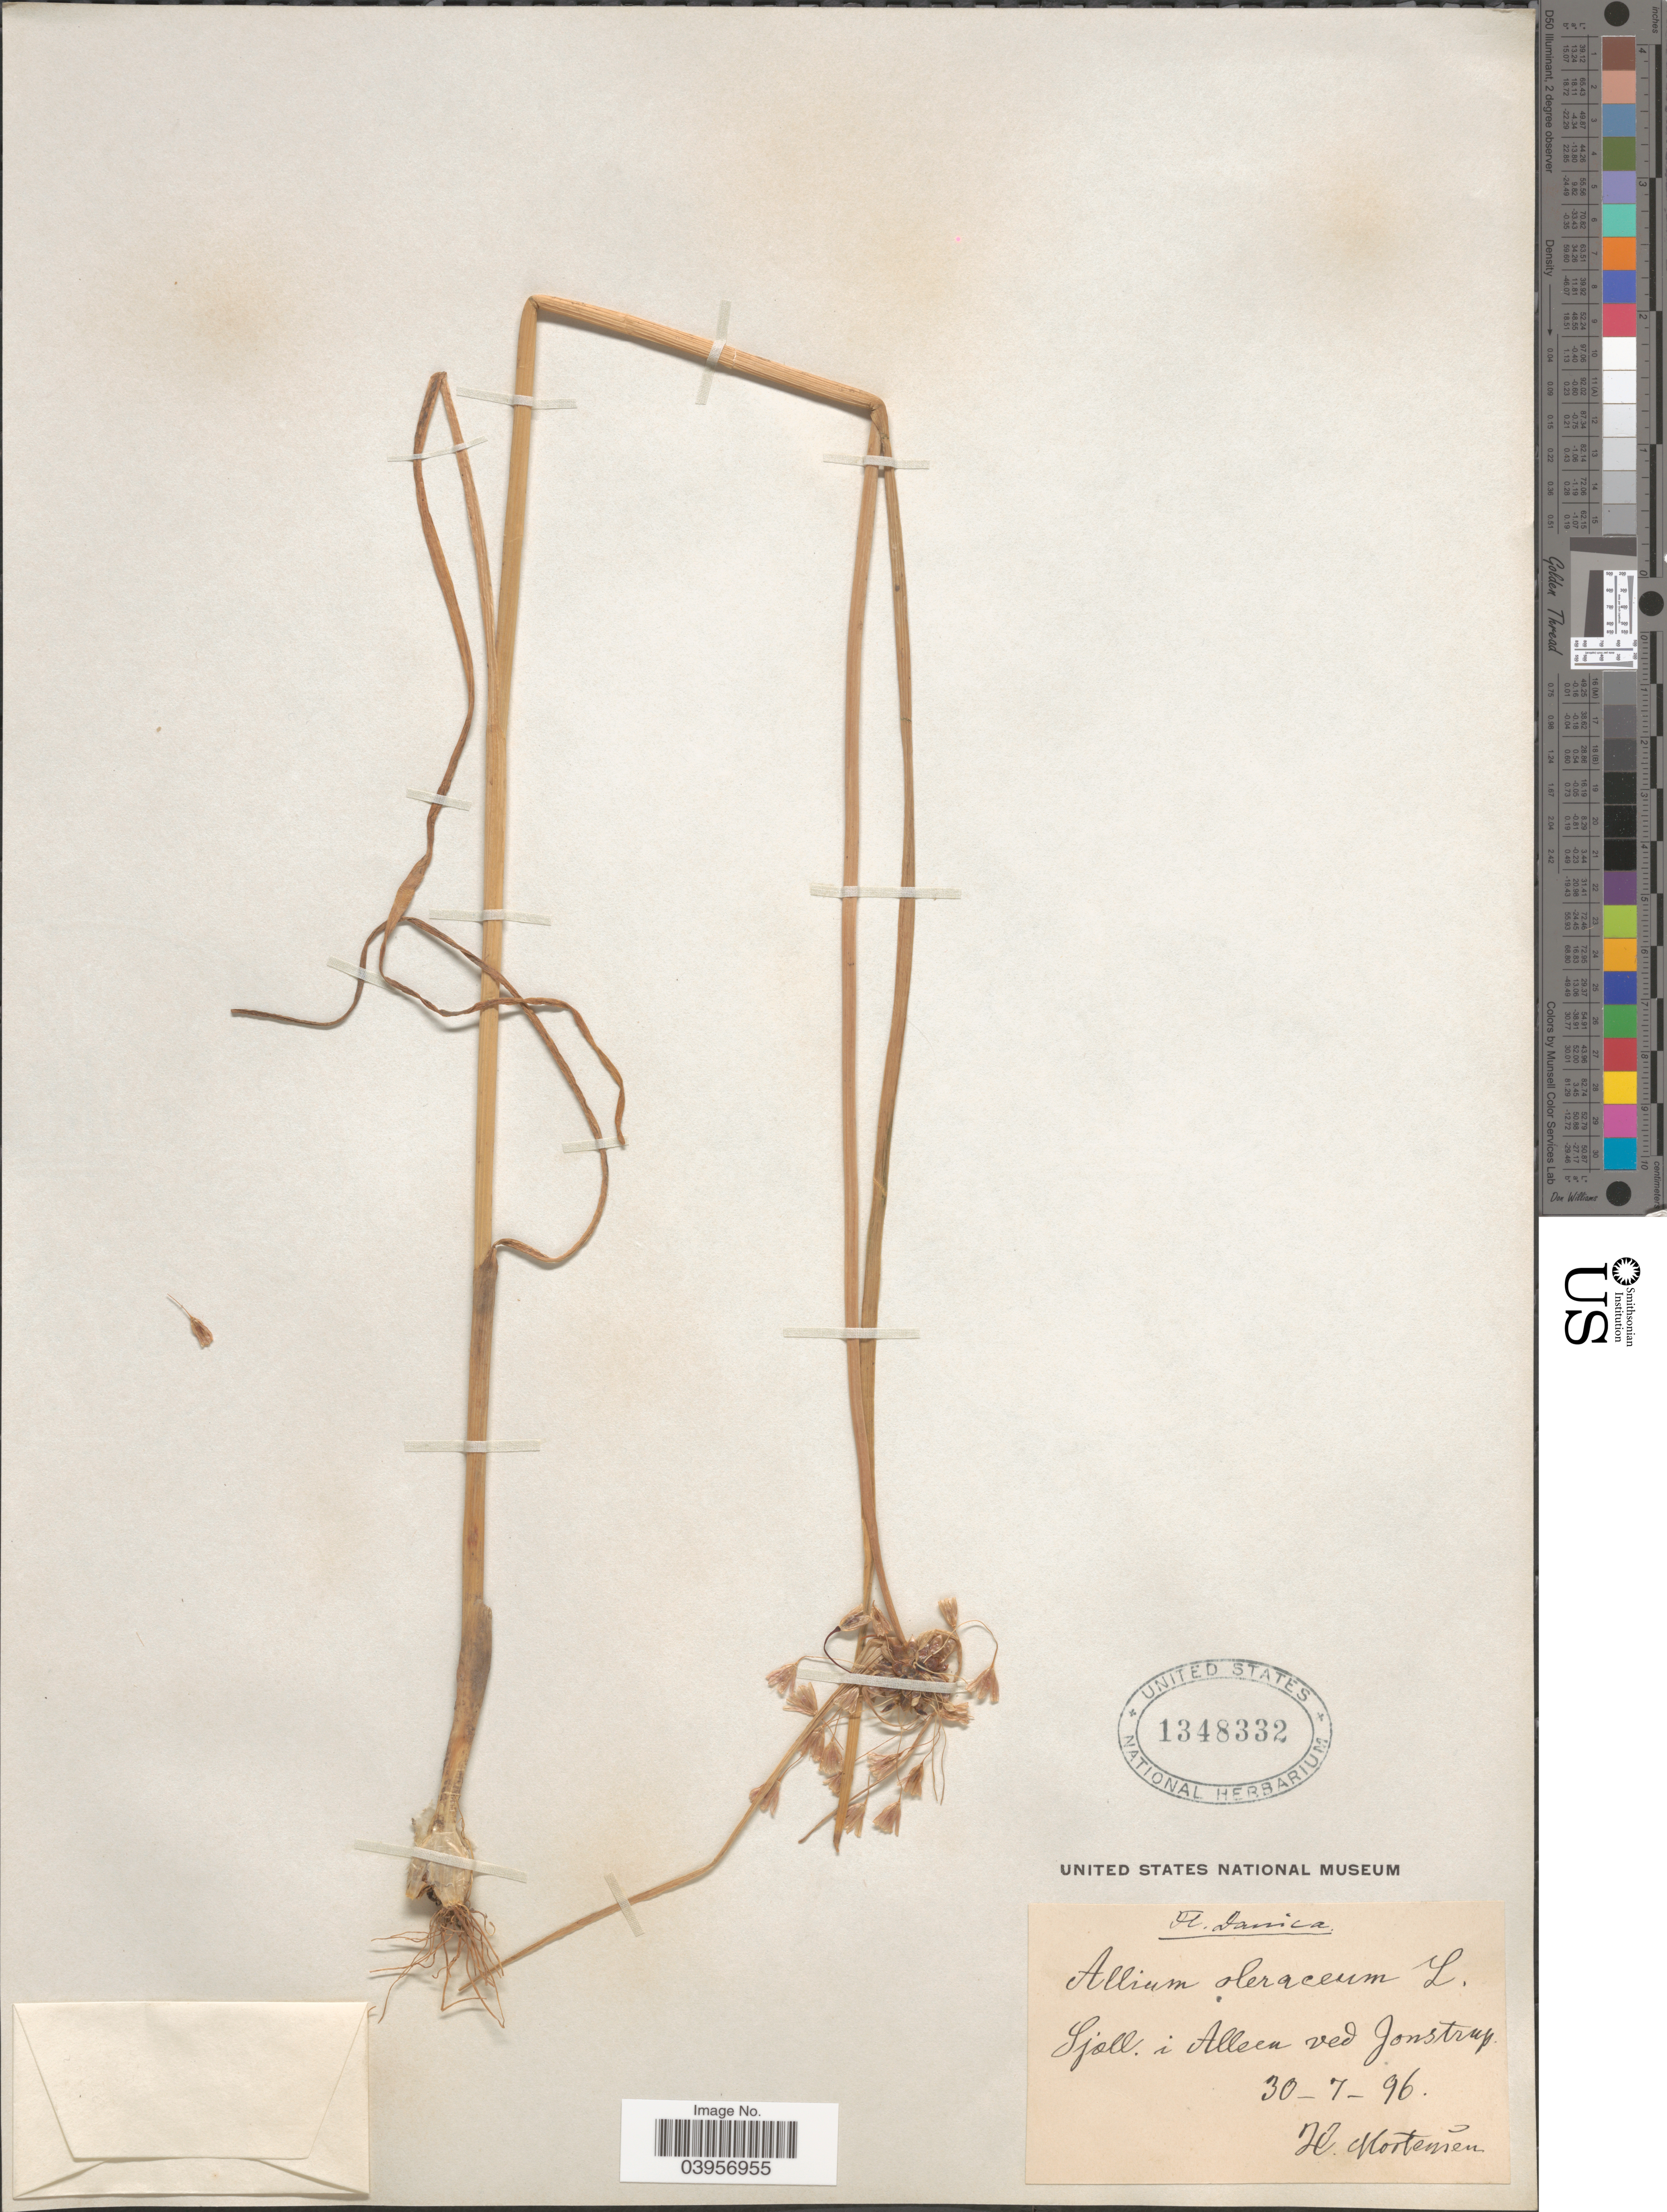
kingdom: Plantae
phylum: Tracheophyta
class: Liliopsida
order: Asparagales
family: Amaryllidaceae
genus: Allium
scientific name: Allium oleraceum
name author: L.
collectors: H. Mortensen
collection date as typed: Transcribed d/m/y: 30/7/96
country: Denmark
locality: Danica. Sjoll. i Allsen ved Jonstrup.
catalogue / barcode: US 1348332